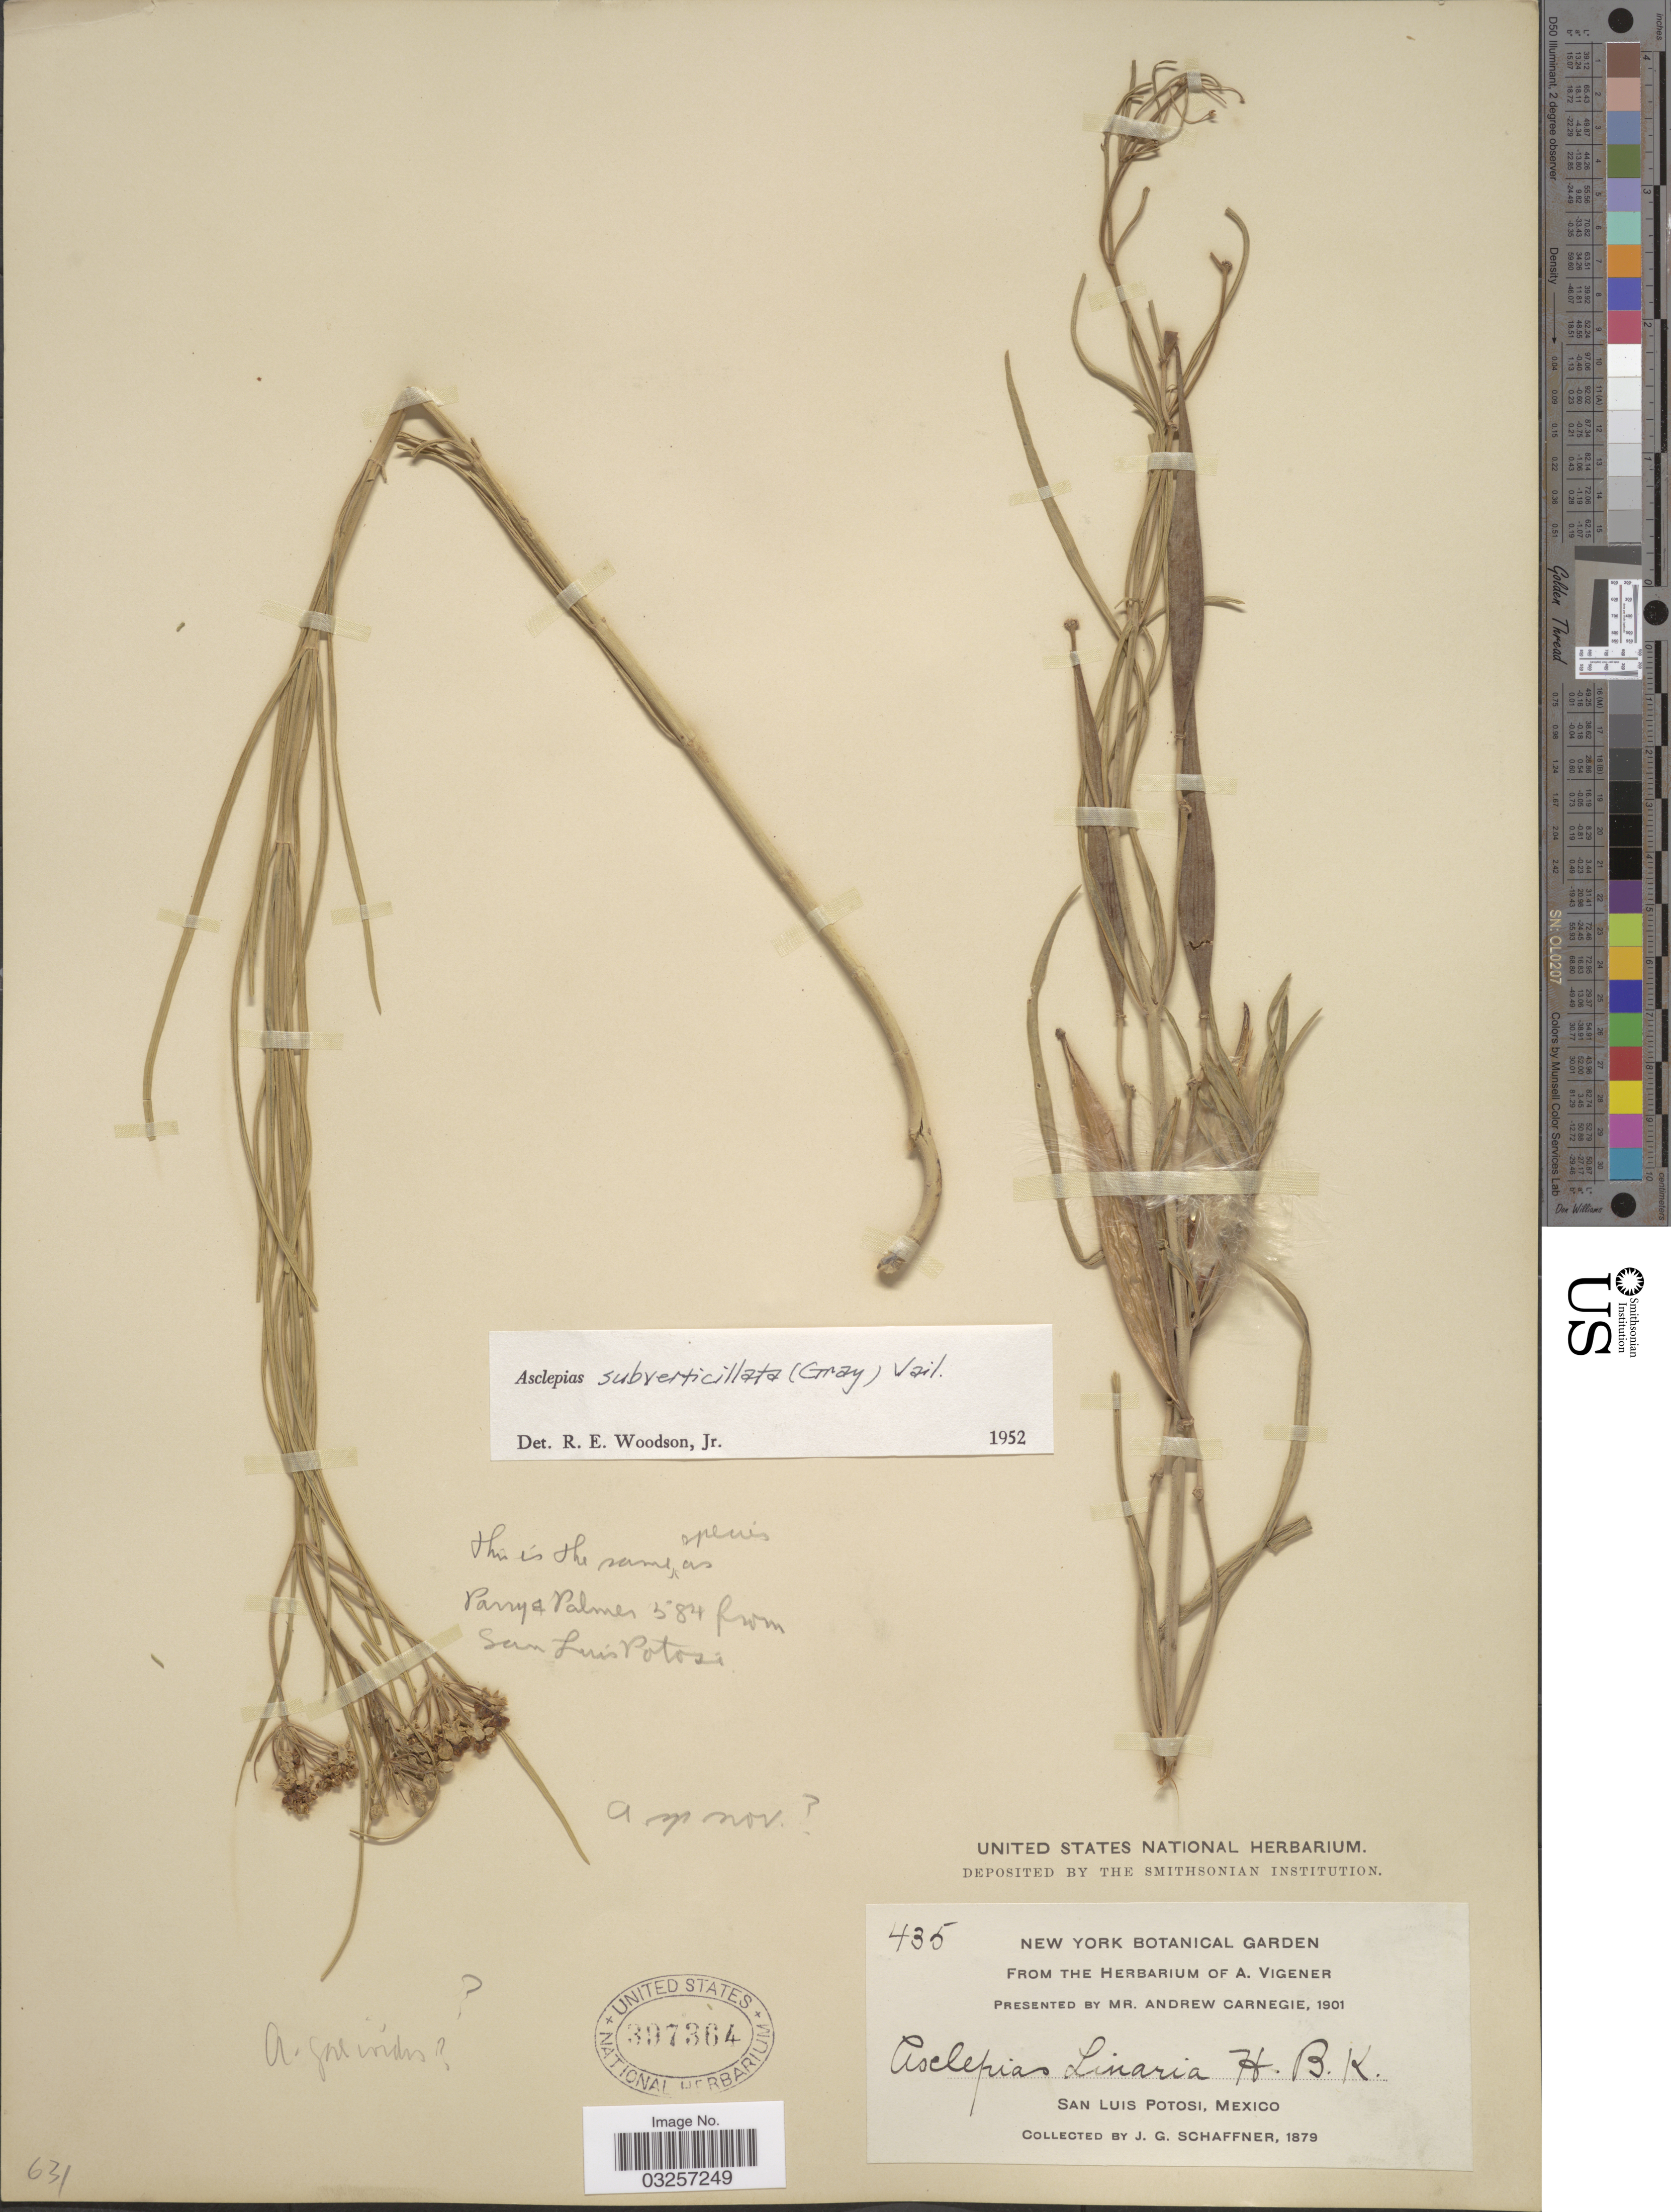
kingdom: Plantae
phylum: Tracheophyta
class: Magnoliopsida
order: Gentianales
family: Apocynaceae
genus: Asclepias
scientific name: Asclepias subverticillata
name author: (A. Gray) Vail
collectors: J. G. Schaffner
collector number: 435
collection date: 1879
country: Mexico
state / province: San Luis Potosí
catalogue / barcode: US 397364